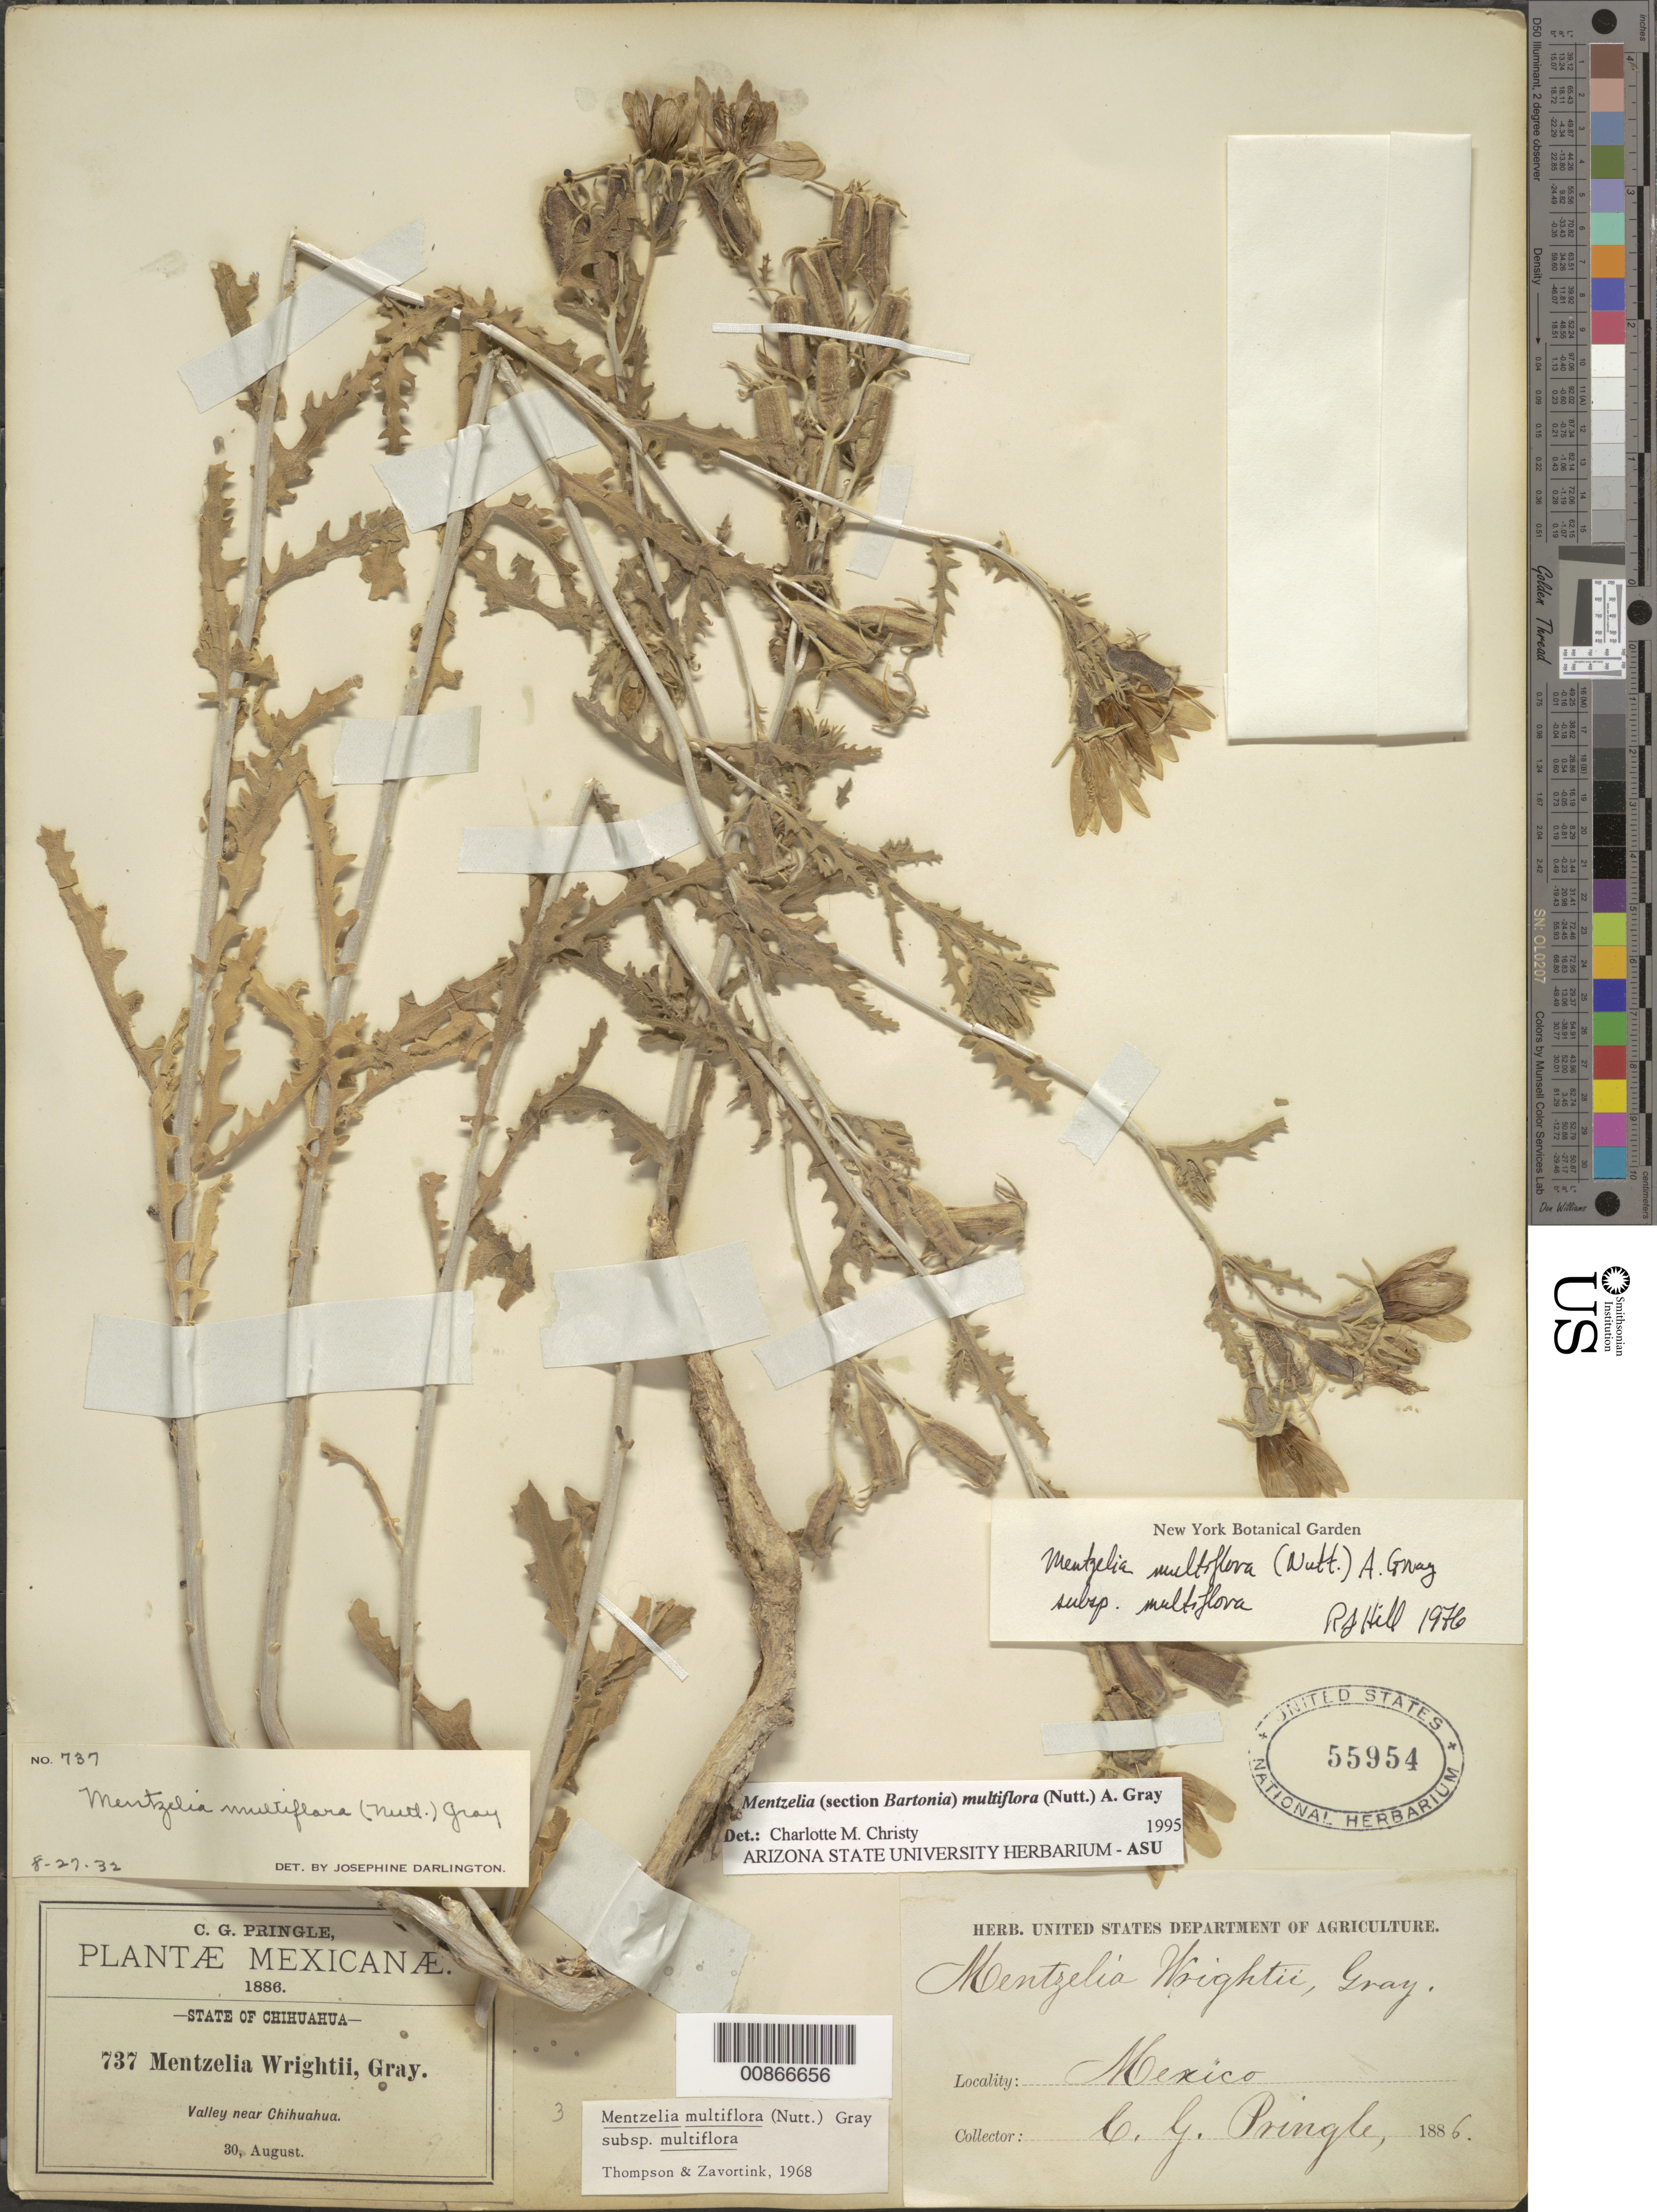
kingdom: Plantae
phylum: Tracheophyta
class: Magnoliopsida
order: Cornales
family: Loasaceae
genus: Mentzelia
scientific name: Mentzelia multiflora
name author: (Nutt.) A. Gray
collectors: C. G. Pringle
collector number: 737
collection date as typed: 30 Aug 1886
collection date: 1886-08-30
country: Mexico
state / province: Chihuahua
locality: Valley near Chihuahua.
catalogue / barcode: US 55954